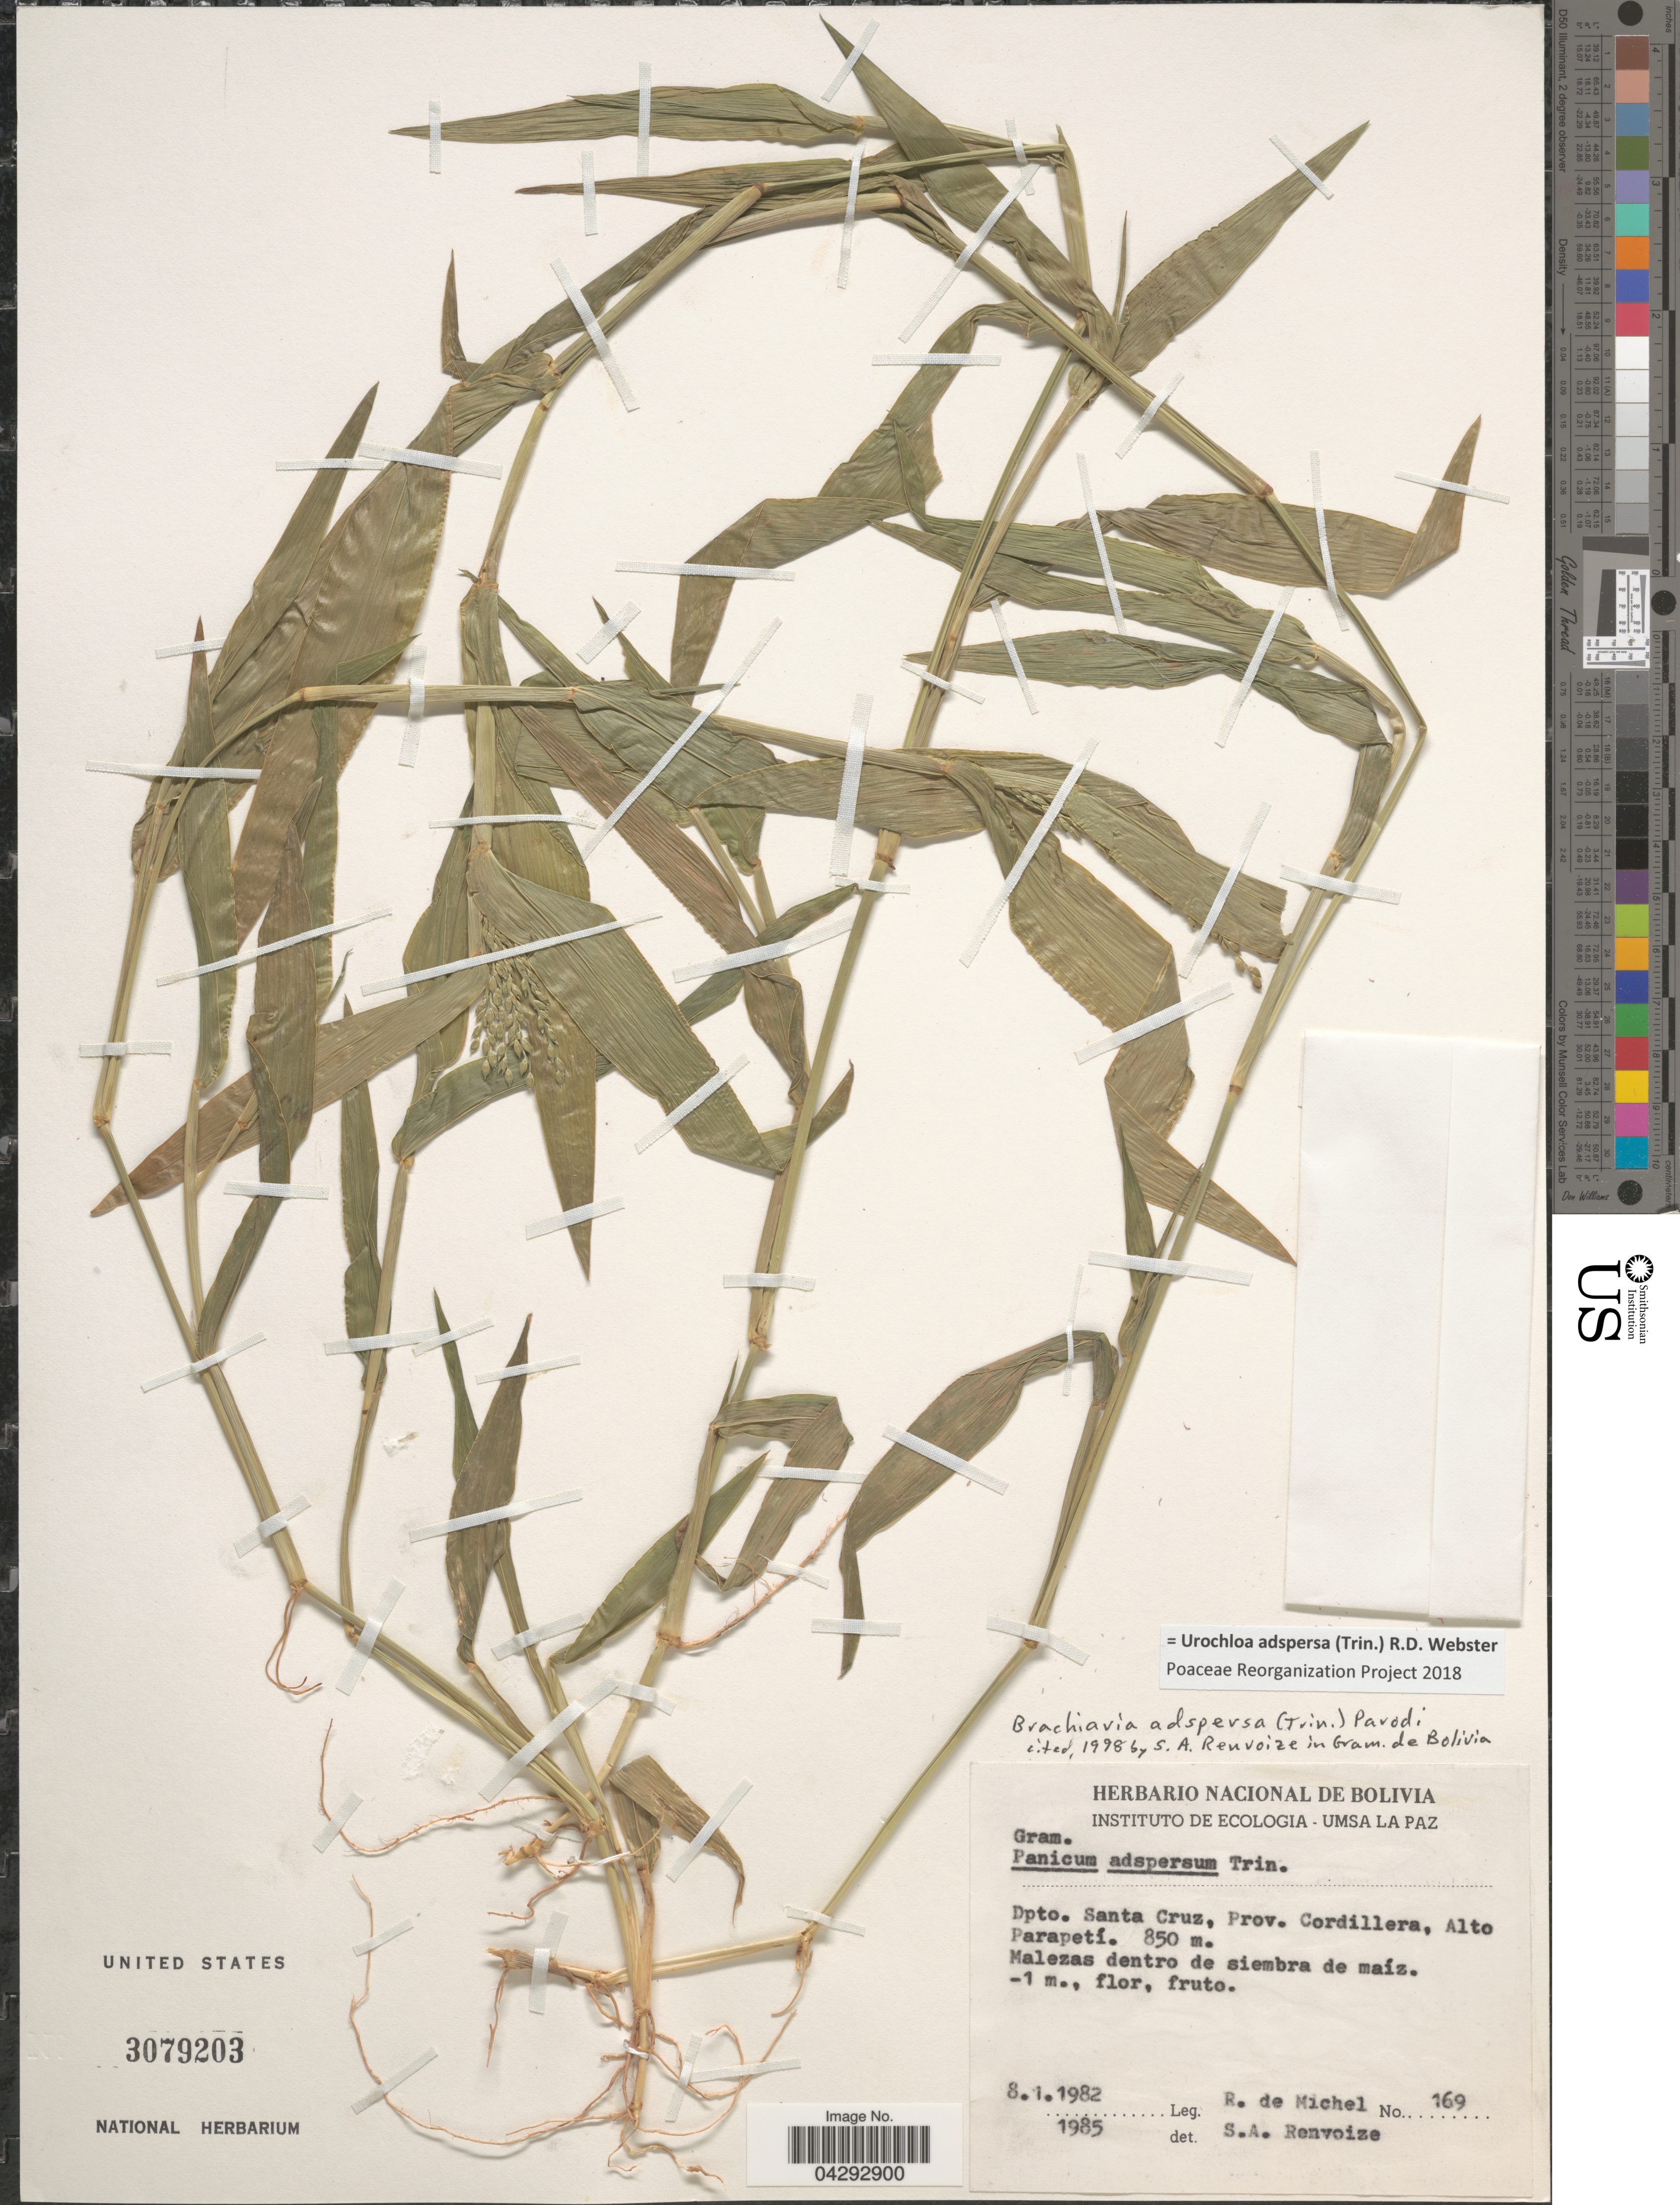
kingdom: Plantae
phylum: Tracheophyta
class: Liliopsida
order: Poales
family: Poaceae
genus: Urochloa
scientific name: Urochloa adspersa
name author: (Trin.) R.D. Webster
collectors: d. Michel R.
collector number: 169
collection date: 1982-01-08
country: Bolivia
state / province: Santa Cruz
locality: Dpto. Santa Cruz, Prov. Cordillera, Alto Parapetí.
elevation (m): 850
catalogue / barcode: US 3079203